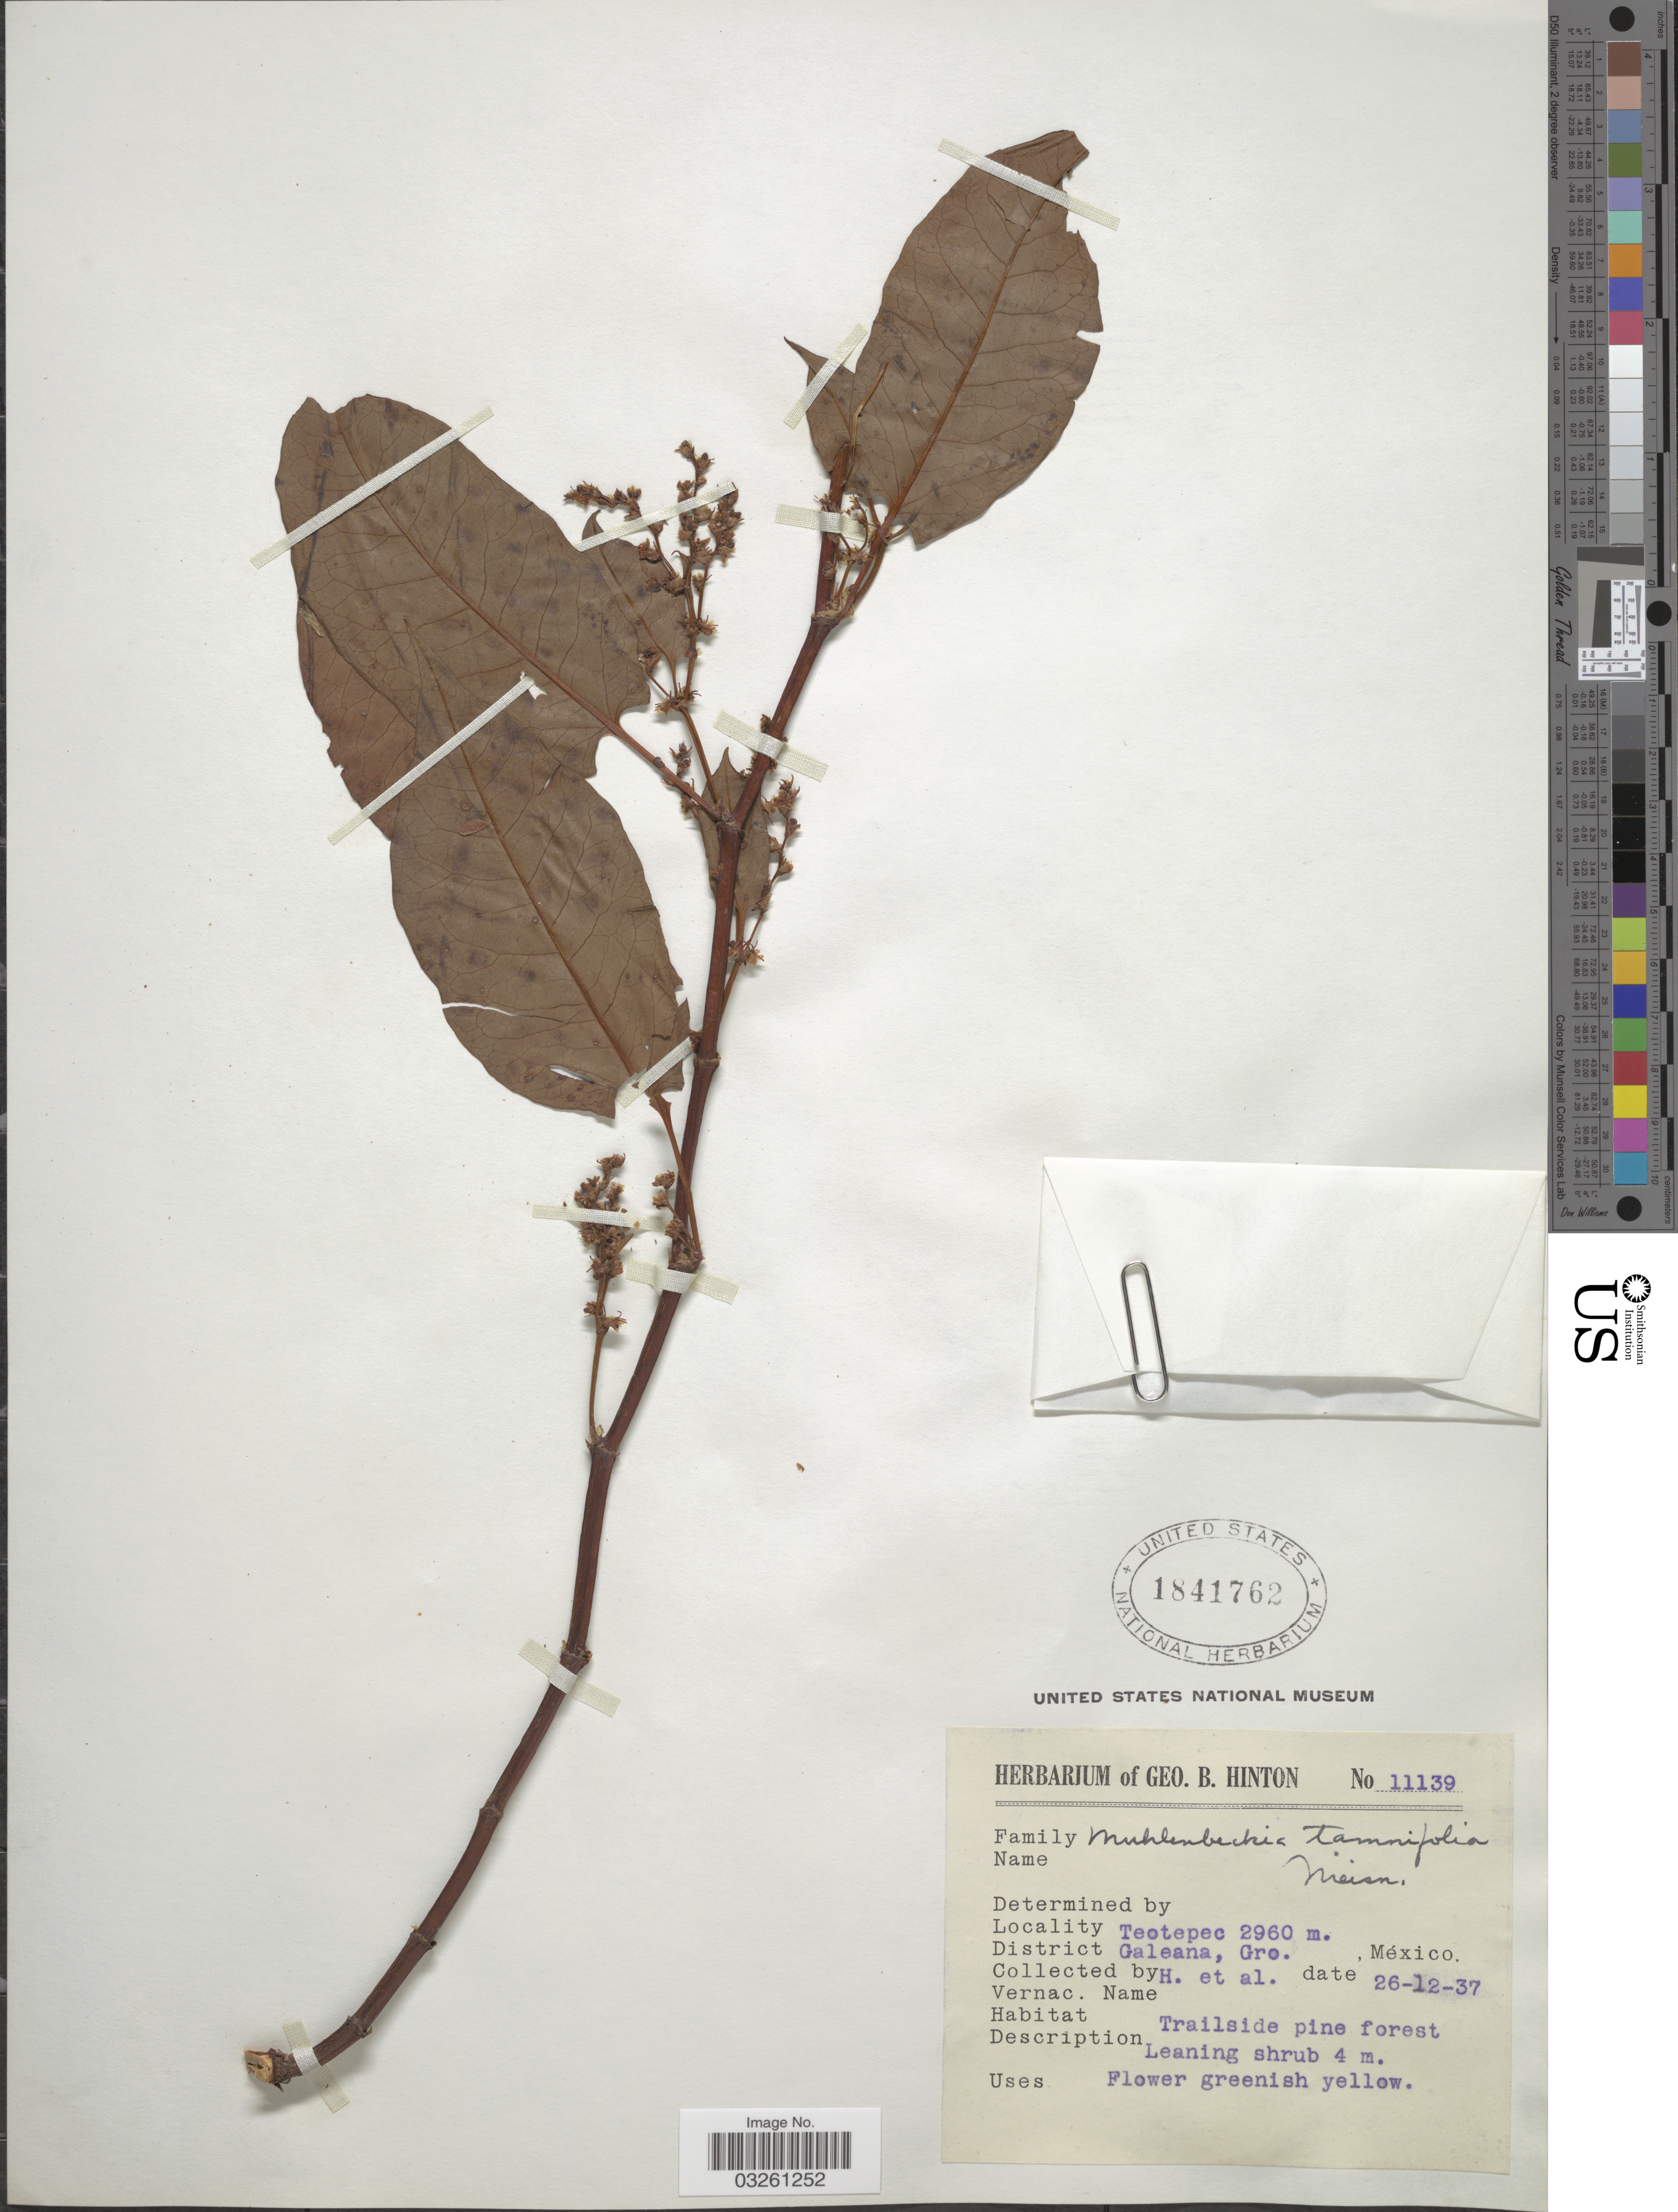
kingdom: Plantae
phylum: Tracheophyta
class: Magnoliopsida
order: Caryophyllales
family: Polygonaceae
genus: Muehlenbeckia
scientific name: Muehlenbeckia tamnifolia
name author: (Kunth) Meisn.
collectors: G. B. Hinton & et al.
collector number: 11139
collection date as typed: Transcribed d/m/y: 26/12/37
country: Mexico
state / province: Guerrero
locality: Teotepec. District Galeana, Gro.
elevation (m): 2960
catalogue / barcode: US 1841762